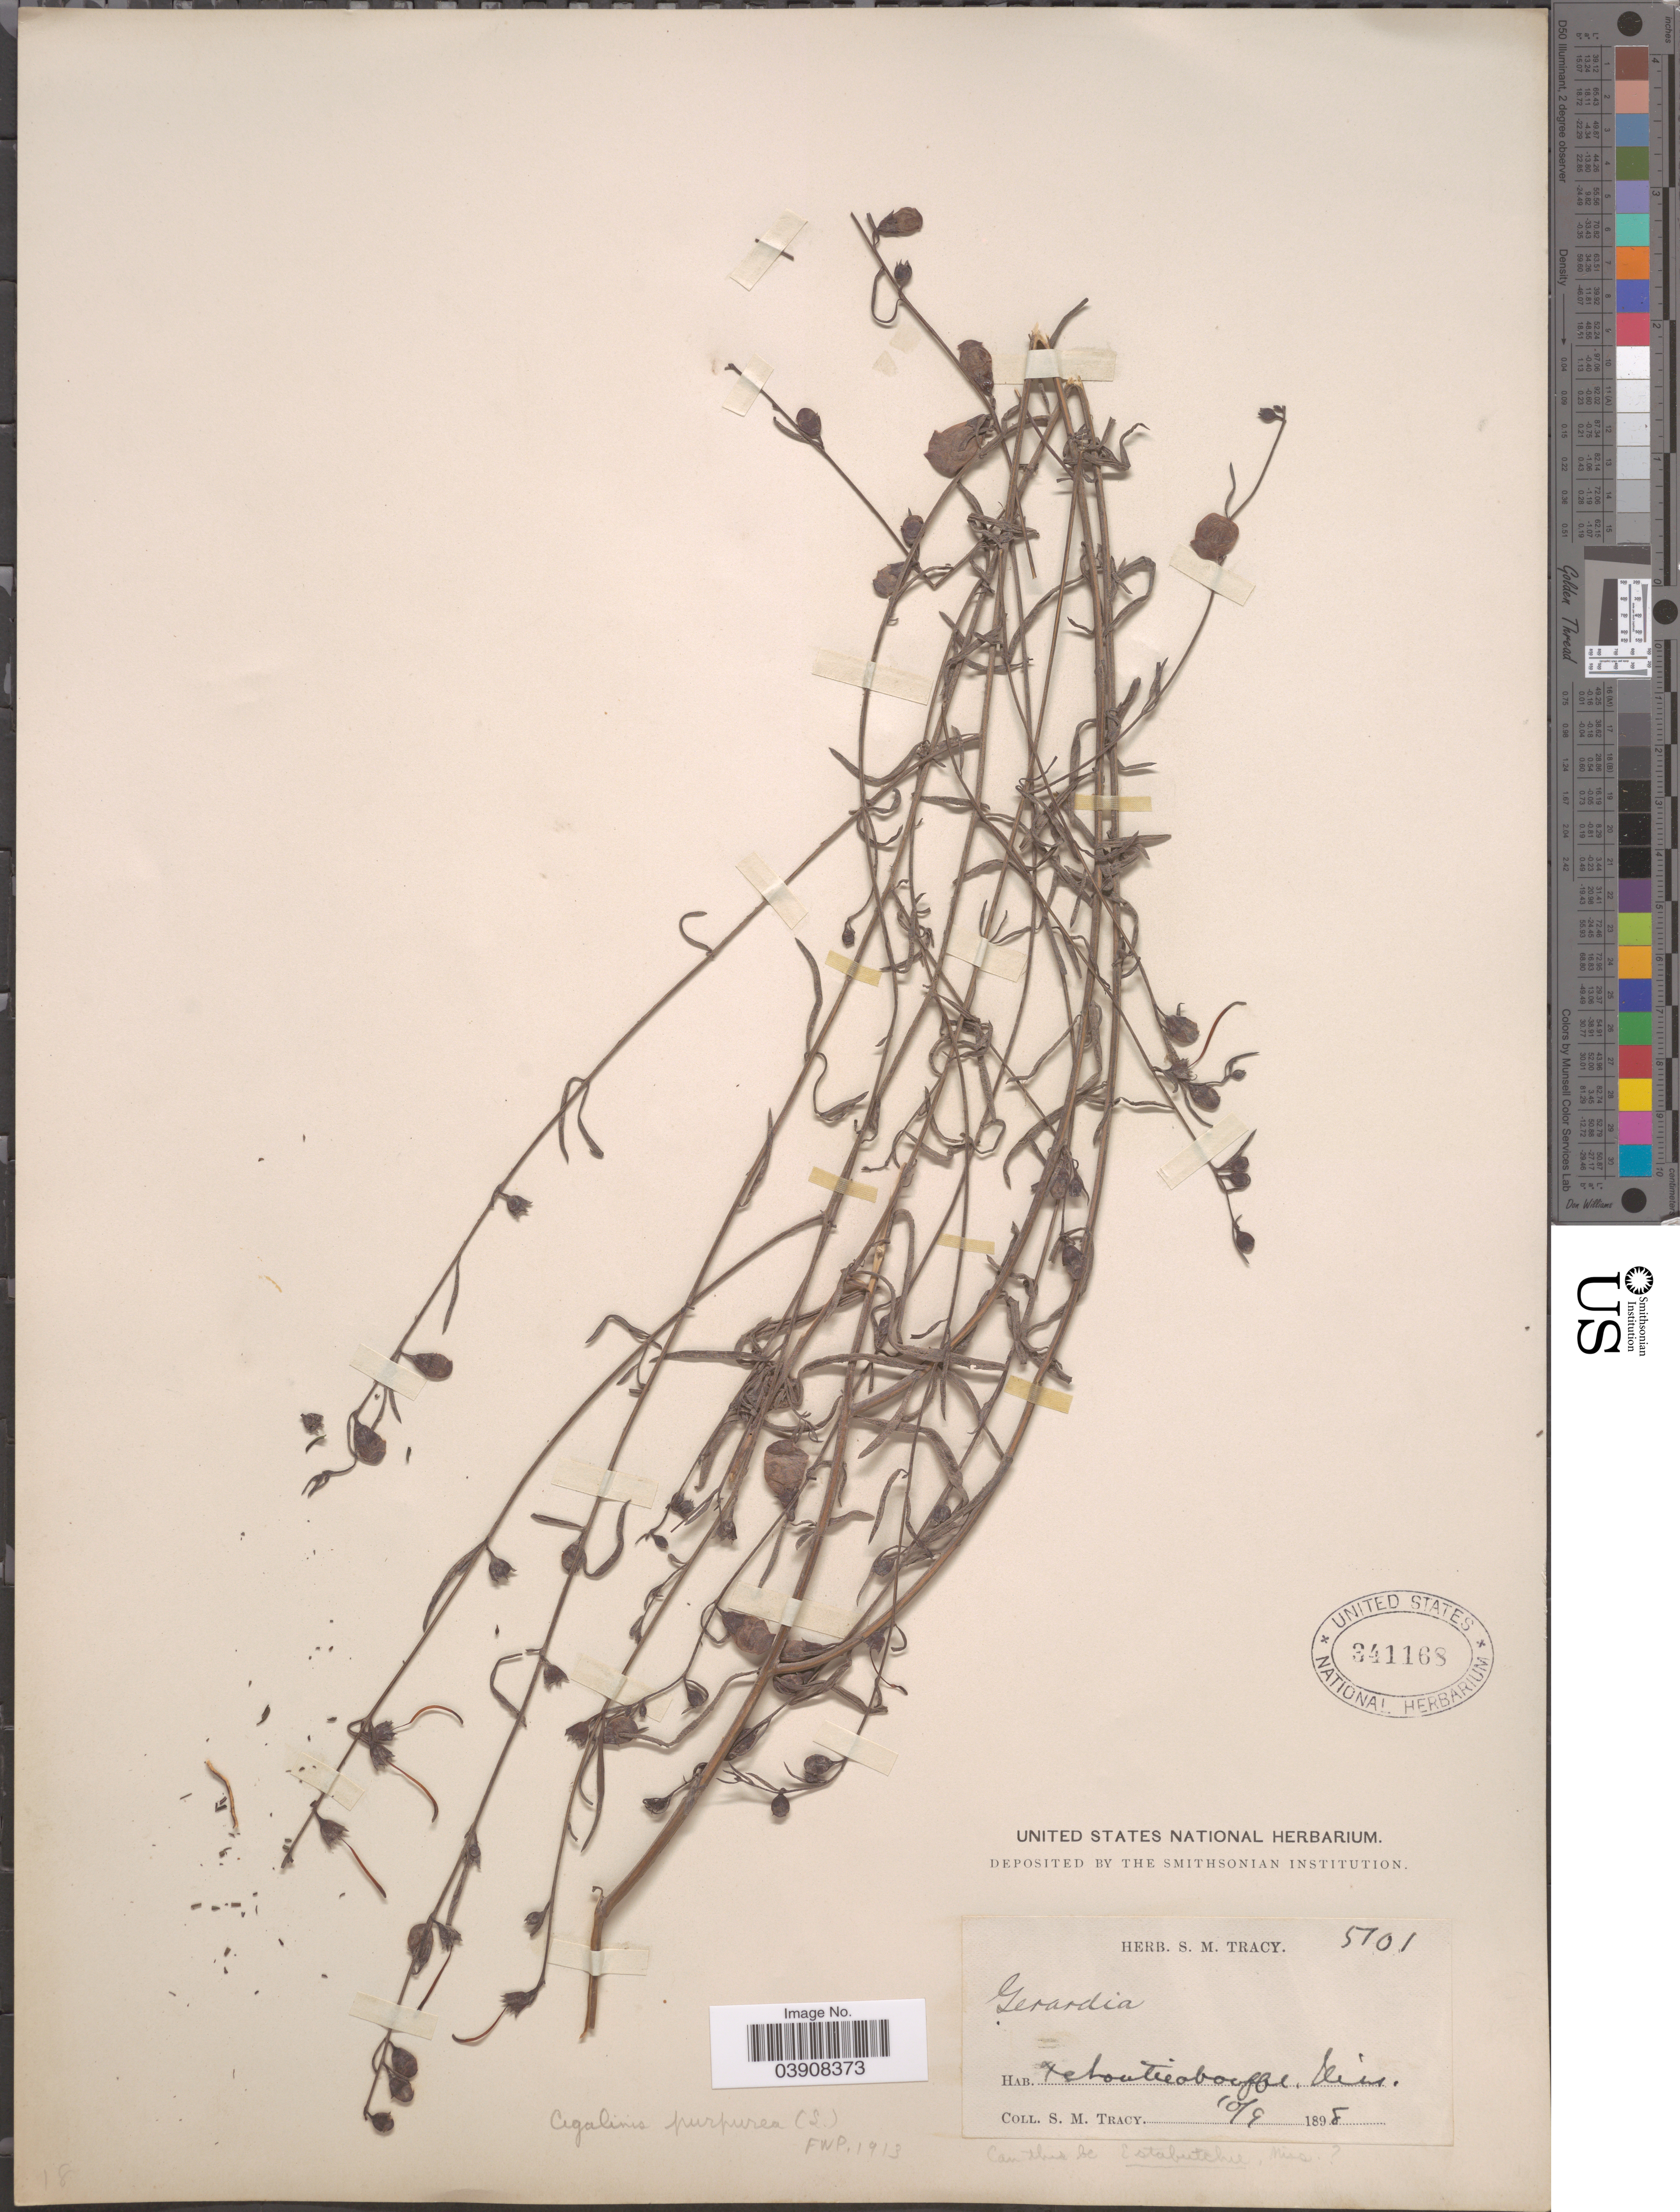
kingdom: Plantae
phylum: Tracheophyta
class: Magnoliopsida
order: Lamiales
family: Orobanchaceae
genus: Agalinis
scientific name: Agalinis purpurea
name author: (L.) Pennell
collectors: S. M. Tracy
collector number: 5101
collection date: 1898-10-09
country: United States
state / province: Mississippi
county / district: Harrison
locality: Tchoutacabouffa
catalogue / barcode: US 341168